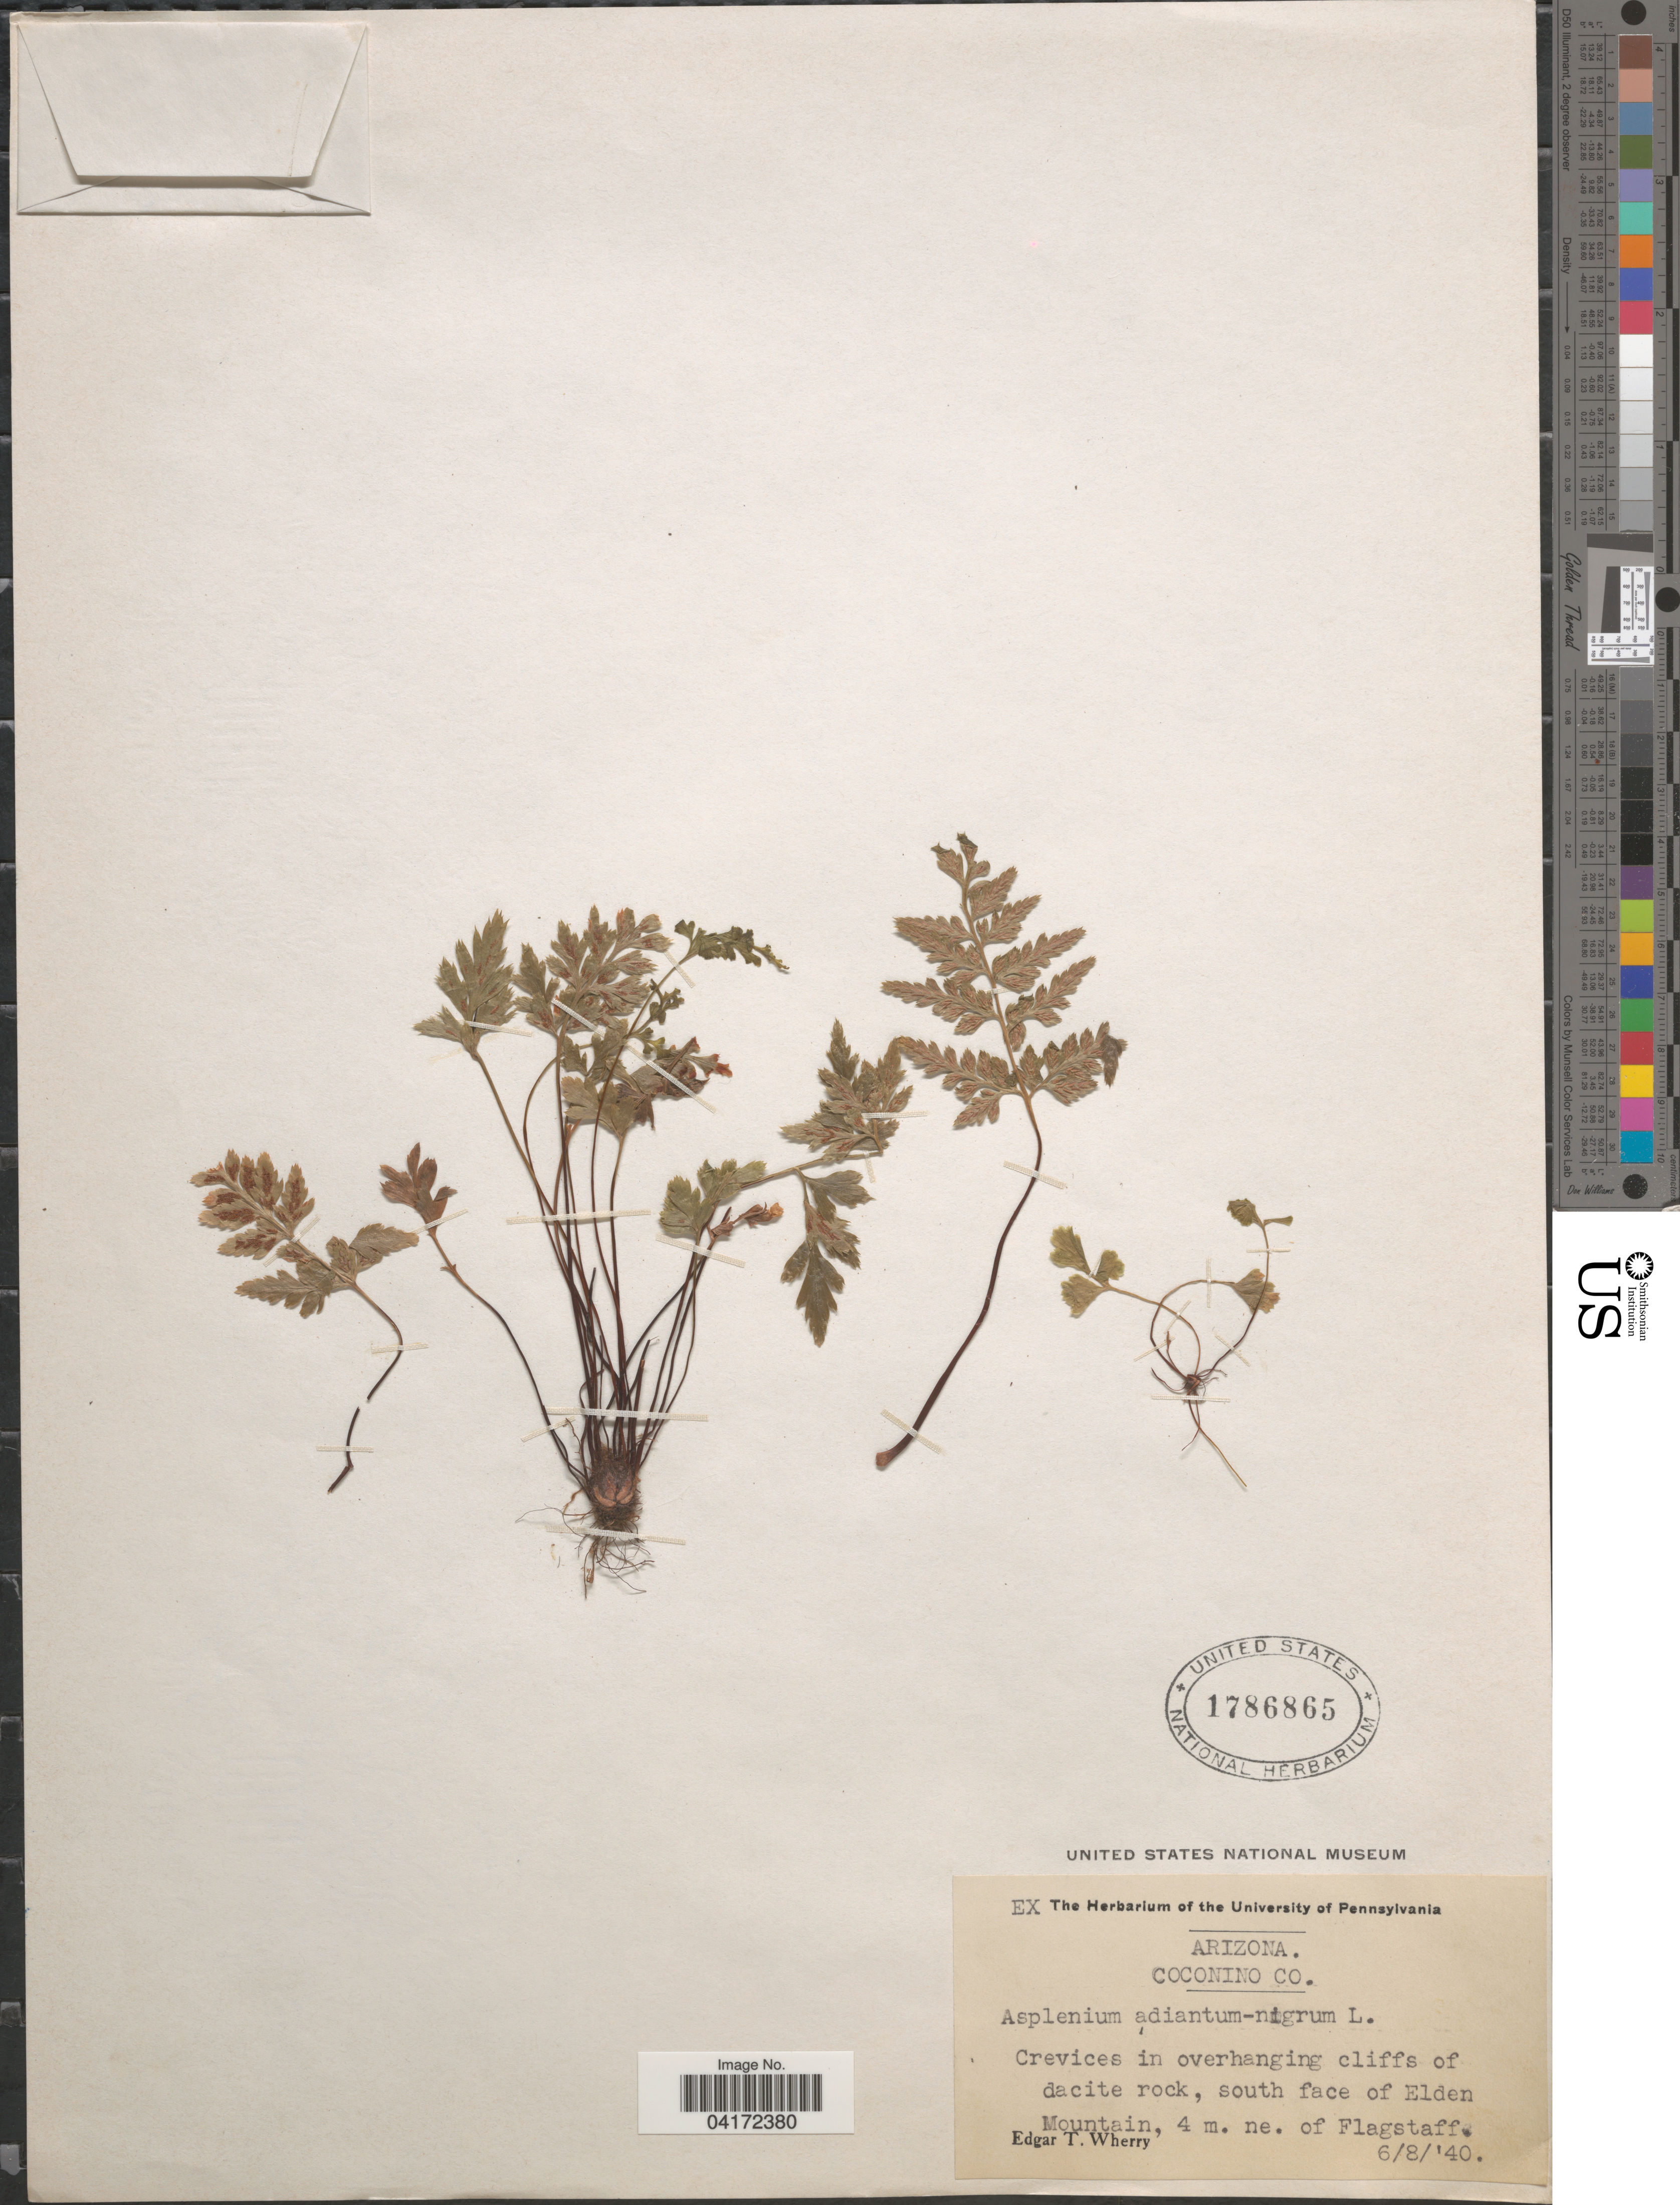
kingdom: Plantae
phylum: Tracheophyta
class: Polypodiopsida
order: Polypodiales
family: Aspleniaceae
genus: Asplenium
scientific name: Asplenium adiantum-nigrum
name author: L.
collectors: E. T. Wherry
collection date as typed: Transcribed d/m/y: 8/6/40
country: United States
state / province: Arizona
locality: Coconino Co. South face of Elden Mountain, 4 m. ne. of Flagstaff.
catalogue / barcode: US 1786865